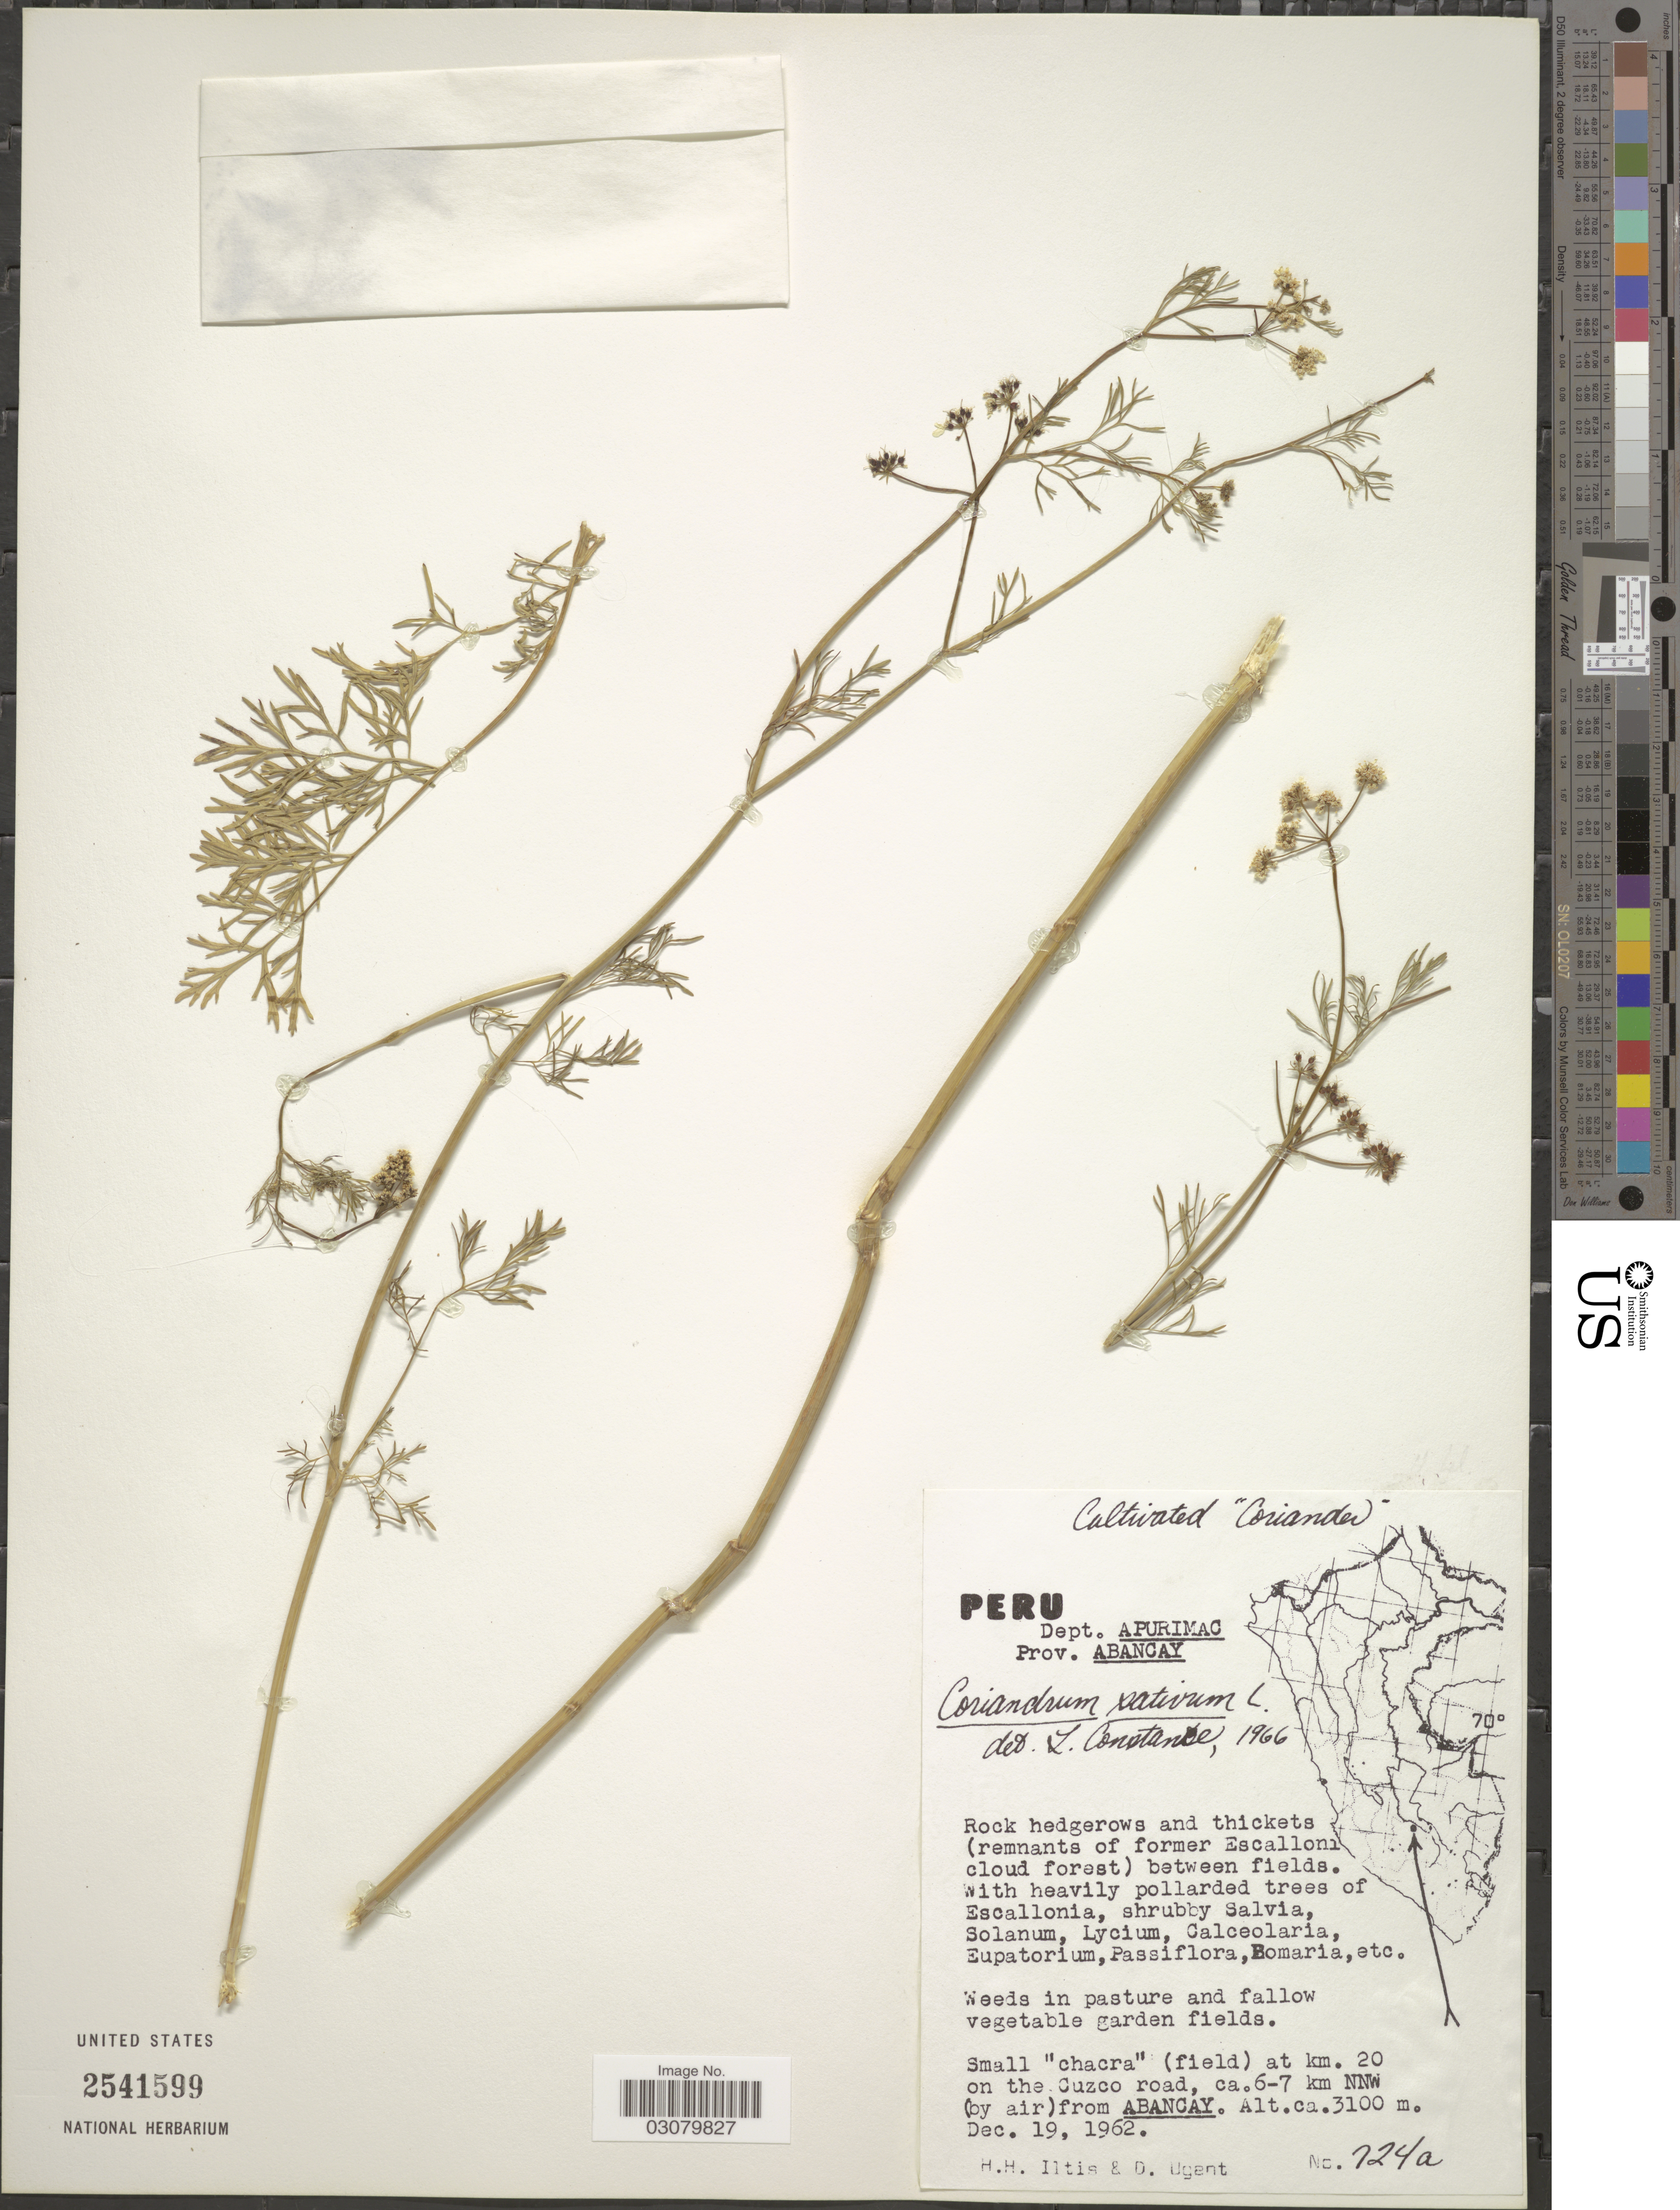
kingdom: Plantae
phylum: Tracheophyta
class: Magnoliopsida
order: Apiales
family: Apiaceae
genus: Coriandrum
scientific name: Coriandrum sativum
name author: L.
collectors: H. H. Iltis & D. Ugent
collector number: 724a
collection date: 1962-12-19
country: Peru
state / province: Apurímac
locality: Dept. Apurimac Prov. Abancay, at km. 20 on the Cuzco road, ca. 6-7 km NNW (by air) from Abancay.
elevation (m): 3100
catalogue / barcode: US 2541599